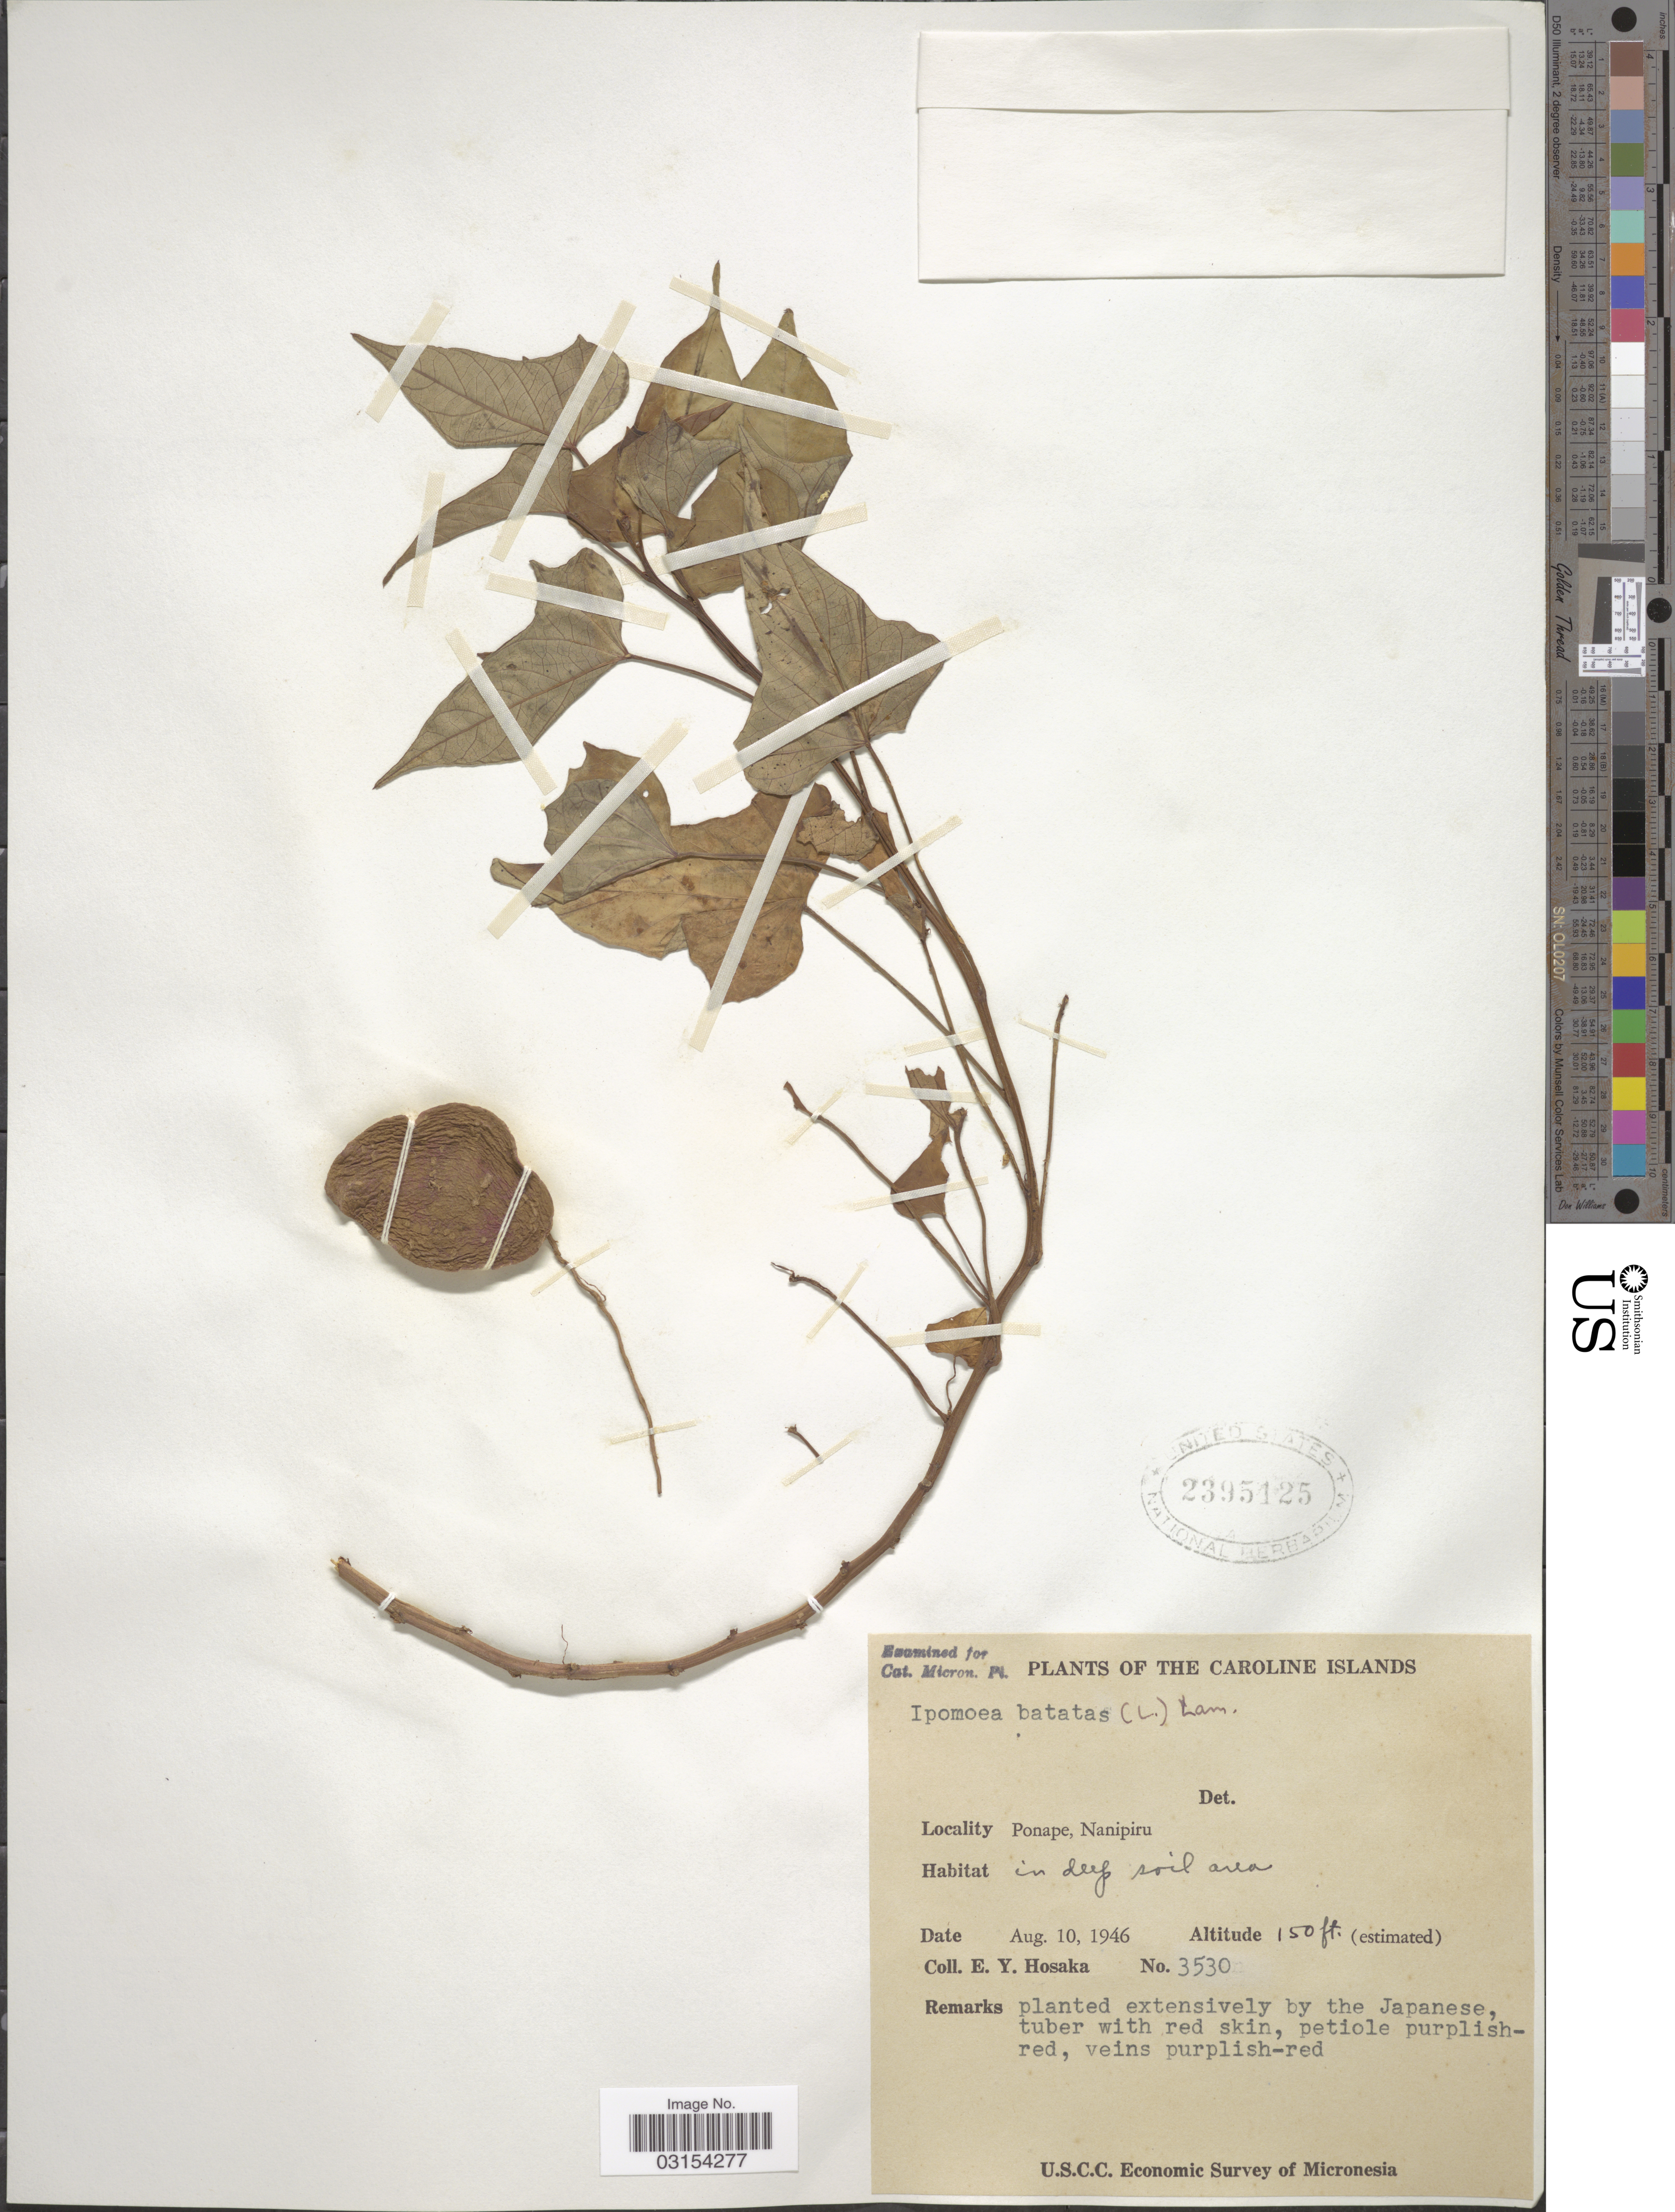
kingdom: Plantae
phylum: Tracheophyta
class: Magnoliopsida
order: Solanales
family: Convolvulaceae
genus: Ipomoea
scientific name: Ipomoea batatas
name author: (L.) Lam.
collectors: E. Y. Hosaka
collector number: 3530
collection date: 1946-08-10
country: Micronesia, Federated States of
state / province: Pohnpei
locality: The Caroline Islands. Ponape, Nanipiru.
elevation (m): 46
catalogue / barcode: US 2395125